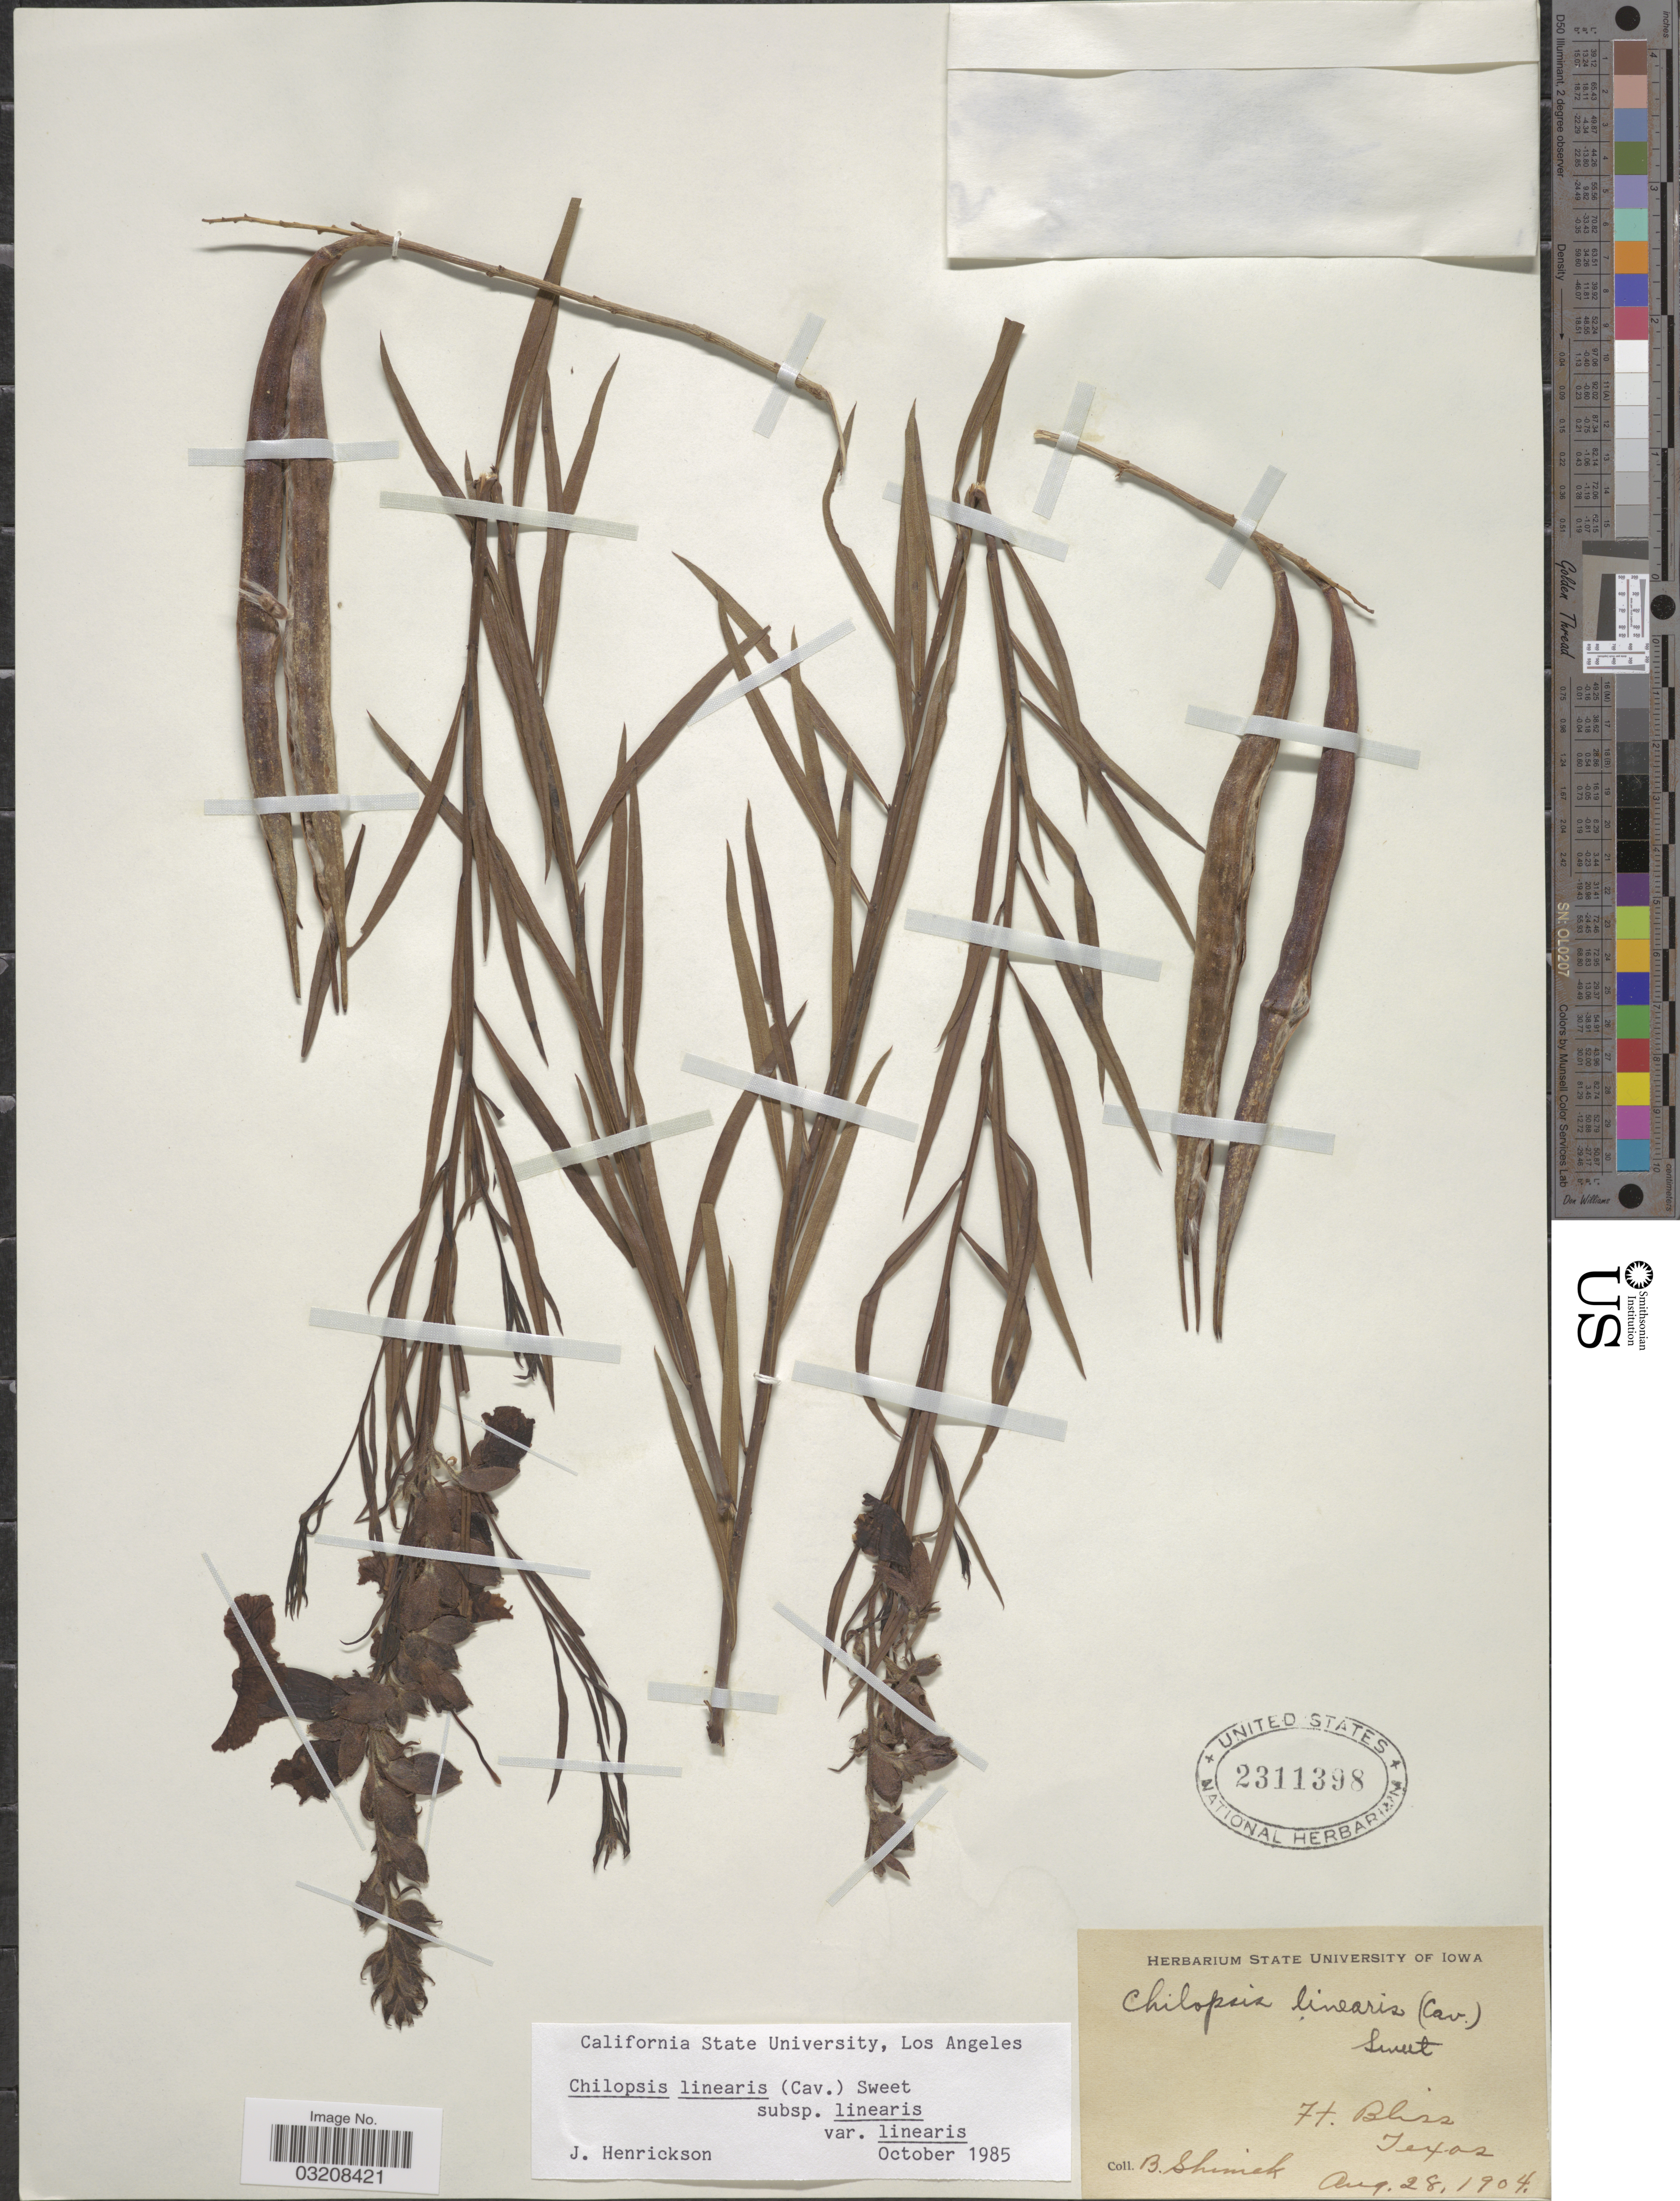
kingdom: Plantae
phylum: Tracheophyta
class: Magnoliopsida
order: Lamiales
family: Bignoniaceae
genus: Chilopsis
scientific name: Chilopsis linearis subsp. linearis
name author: (Cav.) Sweet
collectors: B. Shimek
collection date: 1904-08-28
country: United States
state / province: Texas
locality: Ft. Bliss.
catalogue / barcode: US 2311398